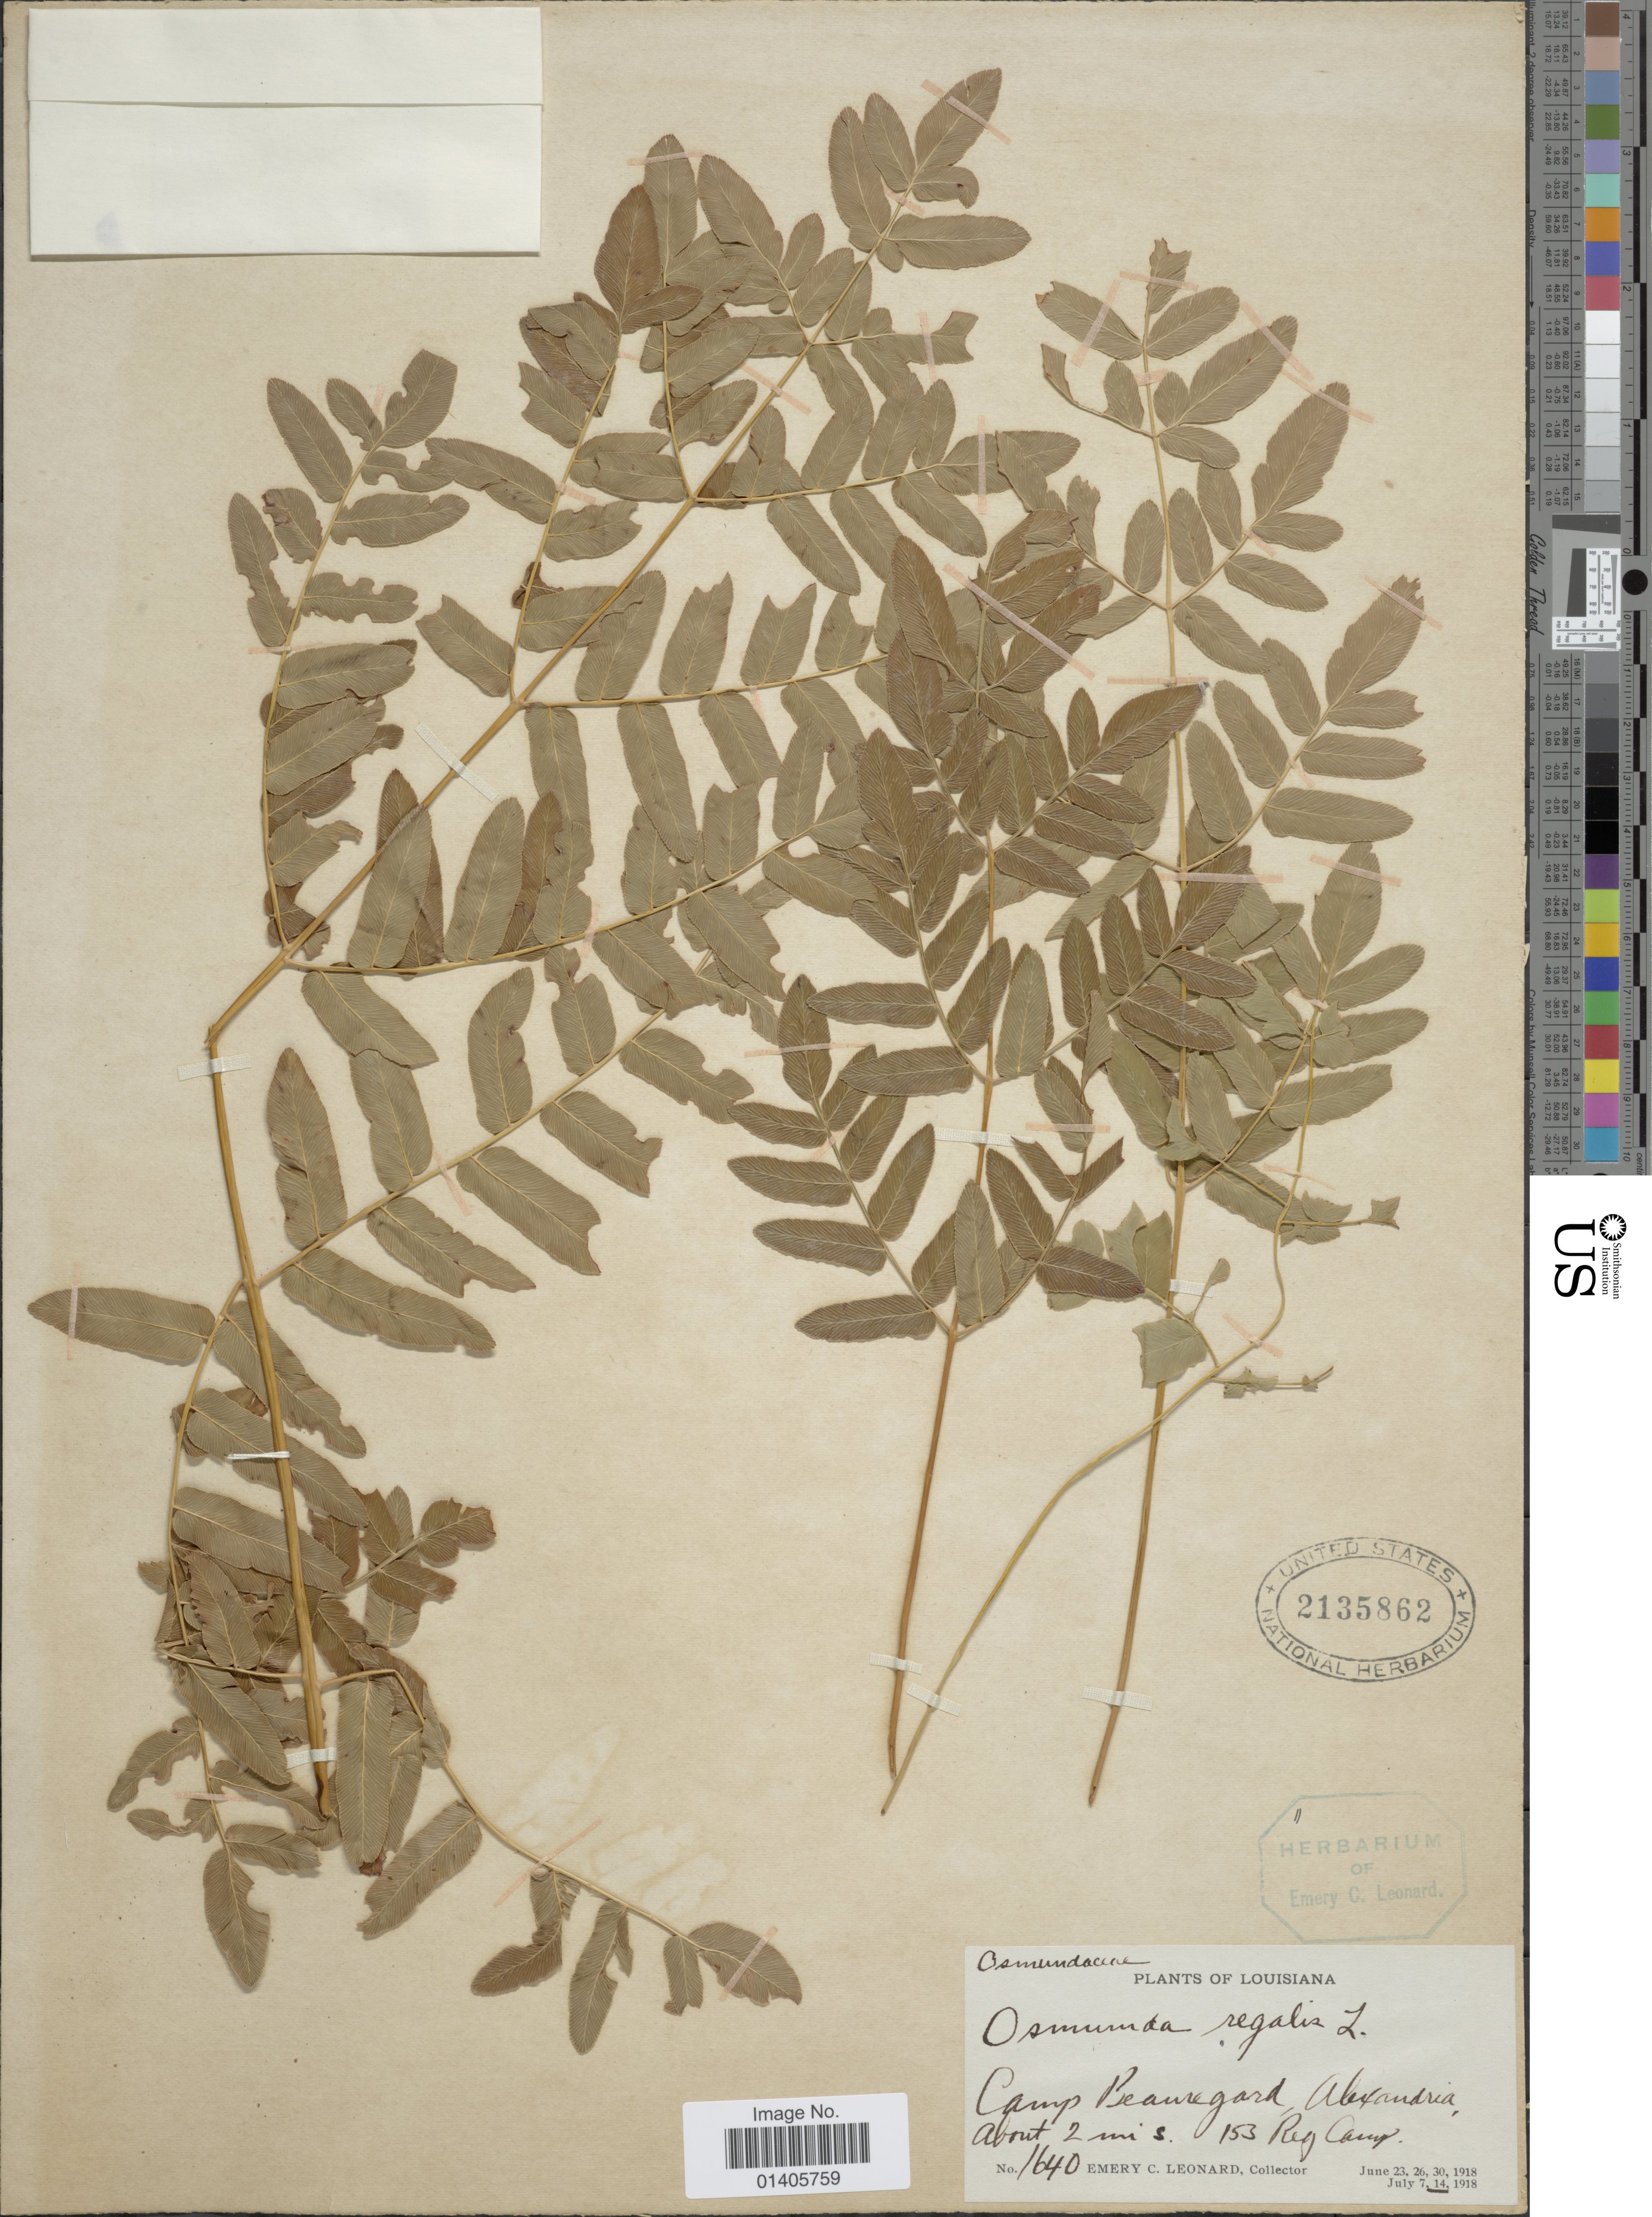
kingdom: Plantae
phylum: Tracheophyta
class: Polypodiopsida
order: Osmundales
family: Osmundaceae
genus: Osmunda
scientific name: Osmunda regalis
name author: L.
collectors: E. C. Leonard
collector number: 1640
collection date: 1918-07-14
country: United States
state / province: Louisiana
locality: Camp Beauregard, Alexandria, about 2 mi s. 153 Reg Camp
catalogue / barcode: US 2135862